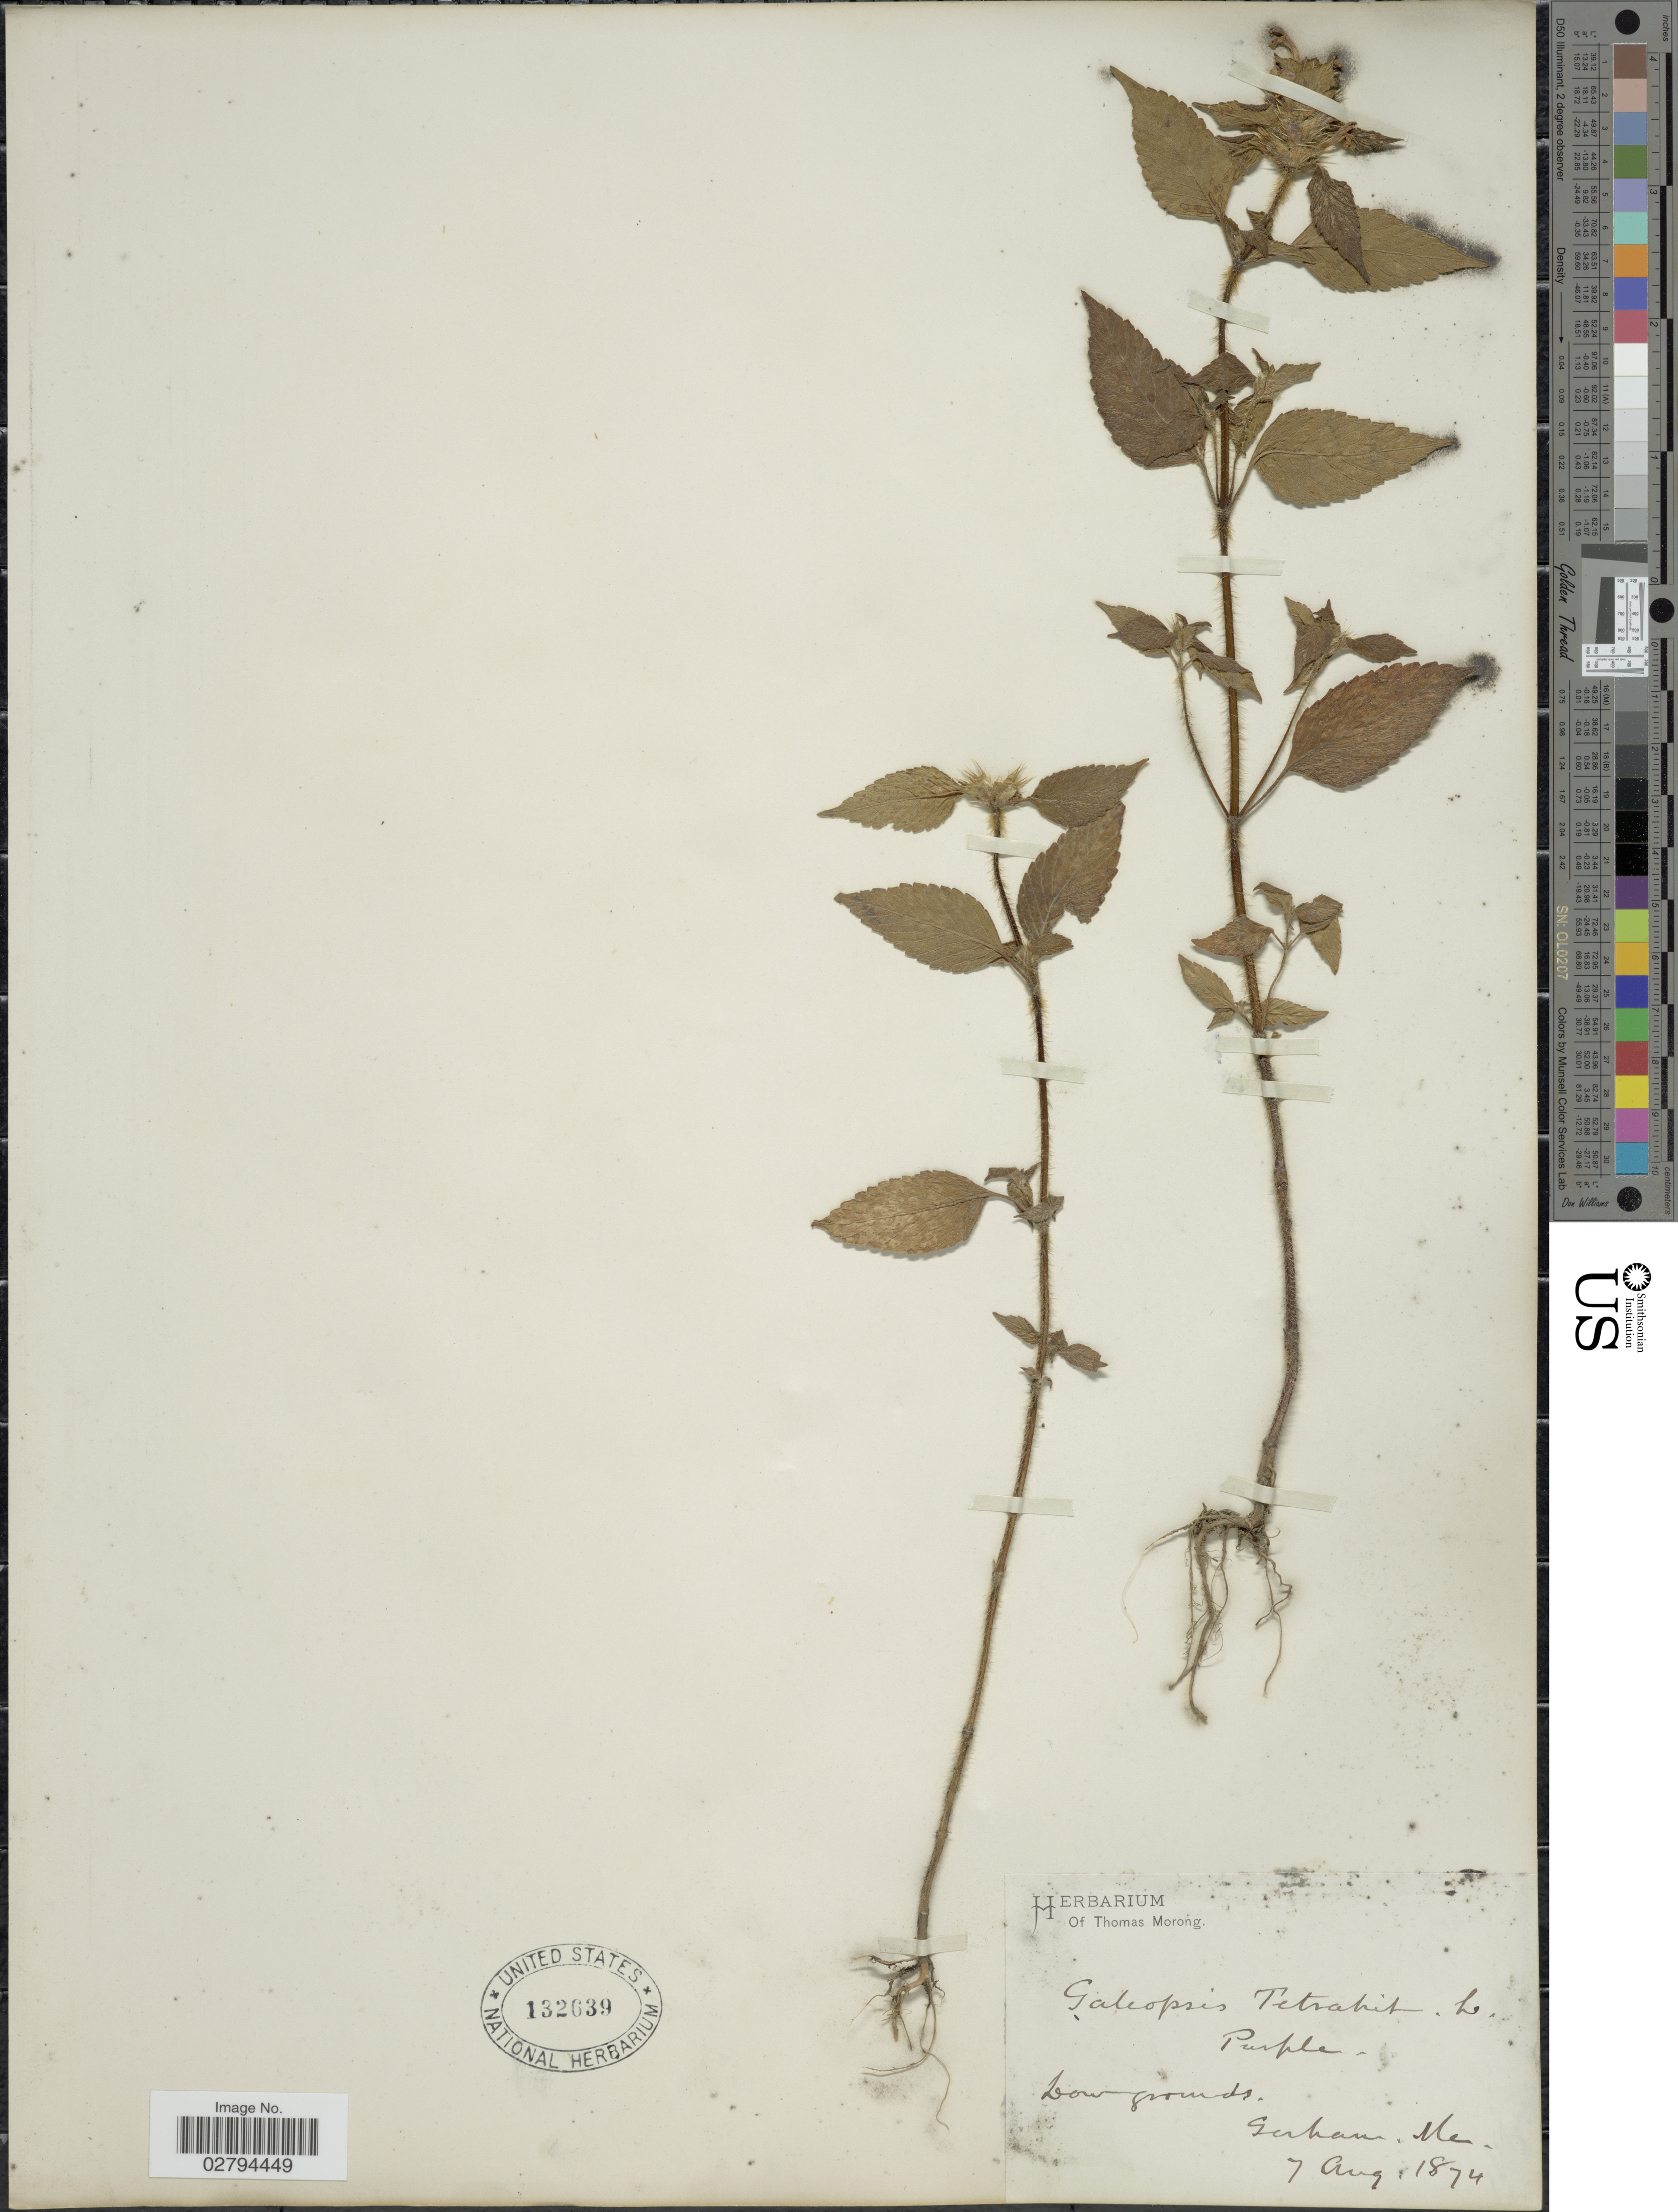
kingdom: Plantae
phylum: Tracheophyta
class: Magnoliopsida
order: Lamiales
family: Lamiaceae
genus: Galeopsis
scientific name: Galeopsis tetrahit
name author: L.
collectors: ex Herb. T. Morong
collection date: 1874-08-07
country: United States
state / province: Maine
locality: Low grounds. Gorham.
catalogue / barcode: US 132639